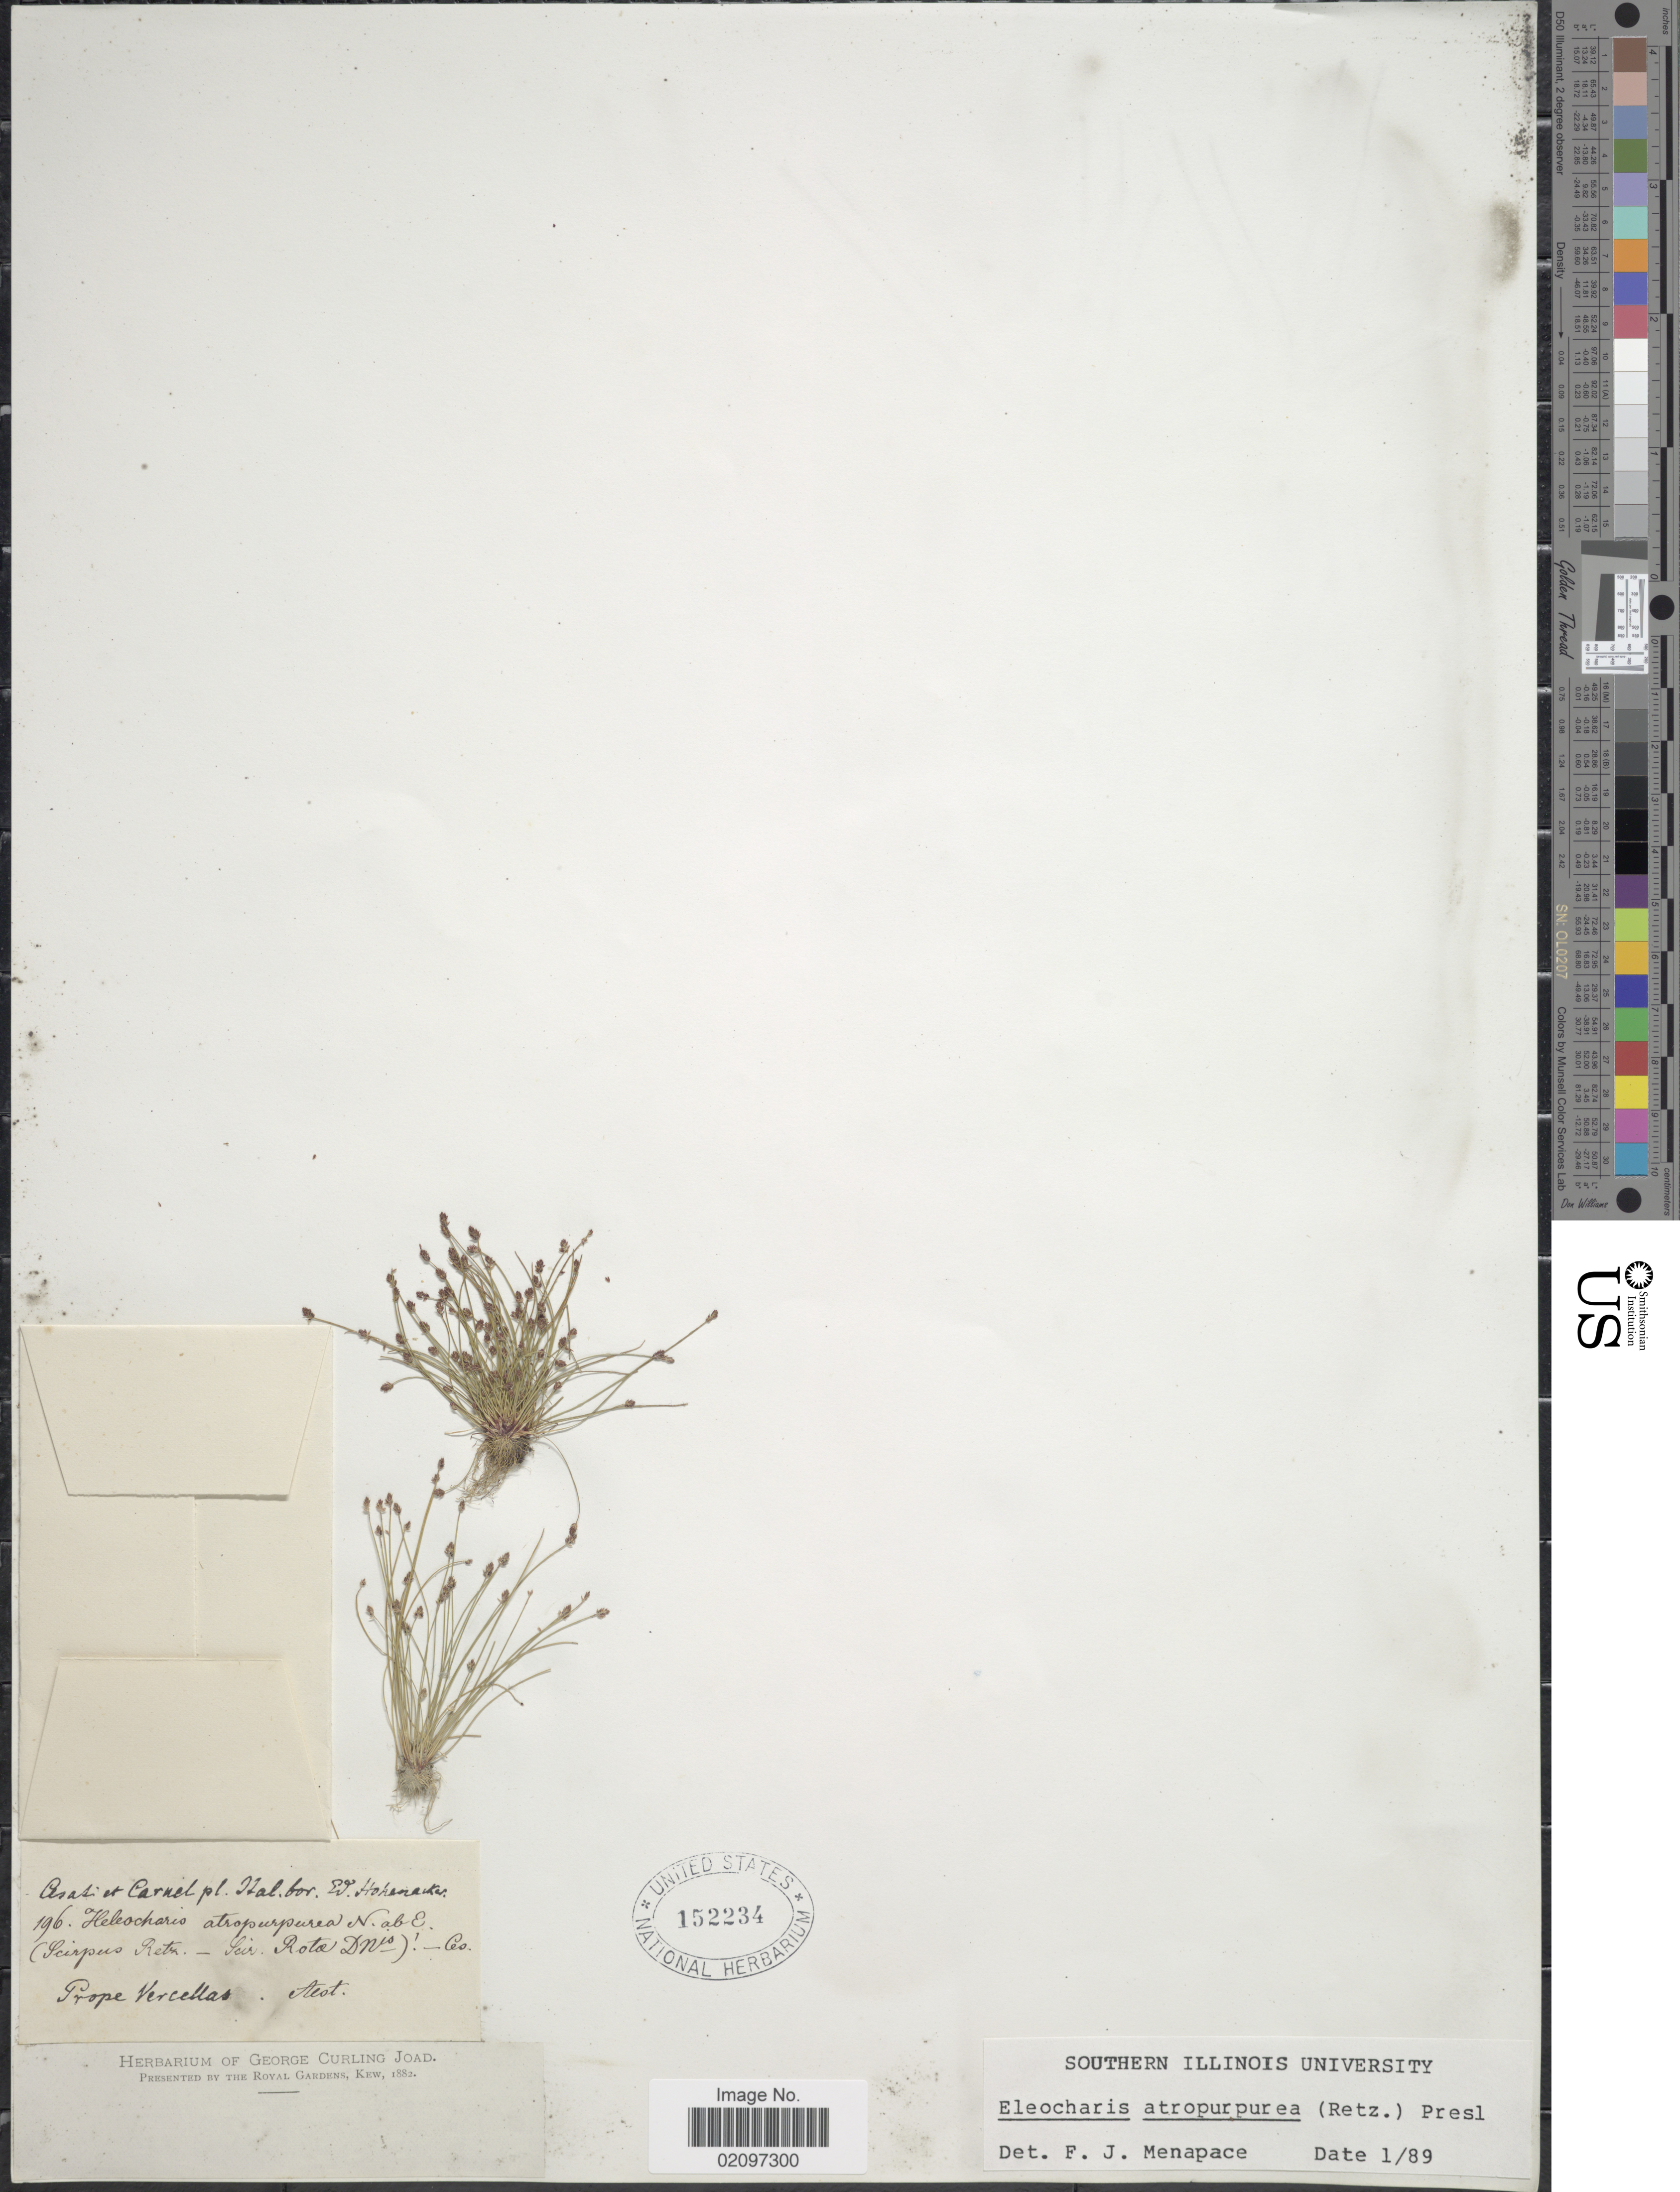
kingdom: Plantae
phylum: Tracheophyta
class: Liliopsida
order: Poales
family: Cyperaceae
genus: Eleocharis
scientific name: Eleocharis atropurpurea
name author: (Retz.) J. Presl & C. Presl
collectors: E. Hohenacker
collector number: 196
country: Italy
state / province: Piedmont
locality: Ital. bor. Aest. Asati et Carnel [unsure placement], Prope Vercellas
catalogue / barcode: US 152234